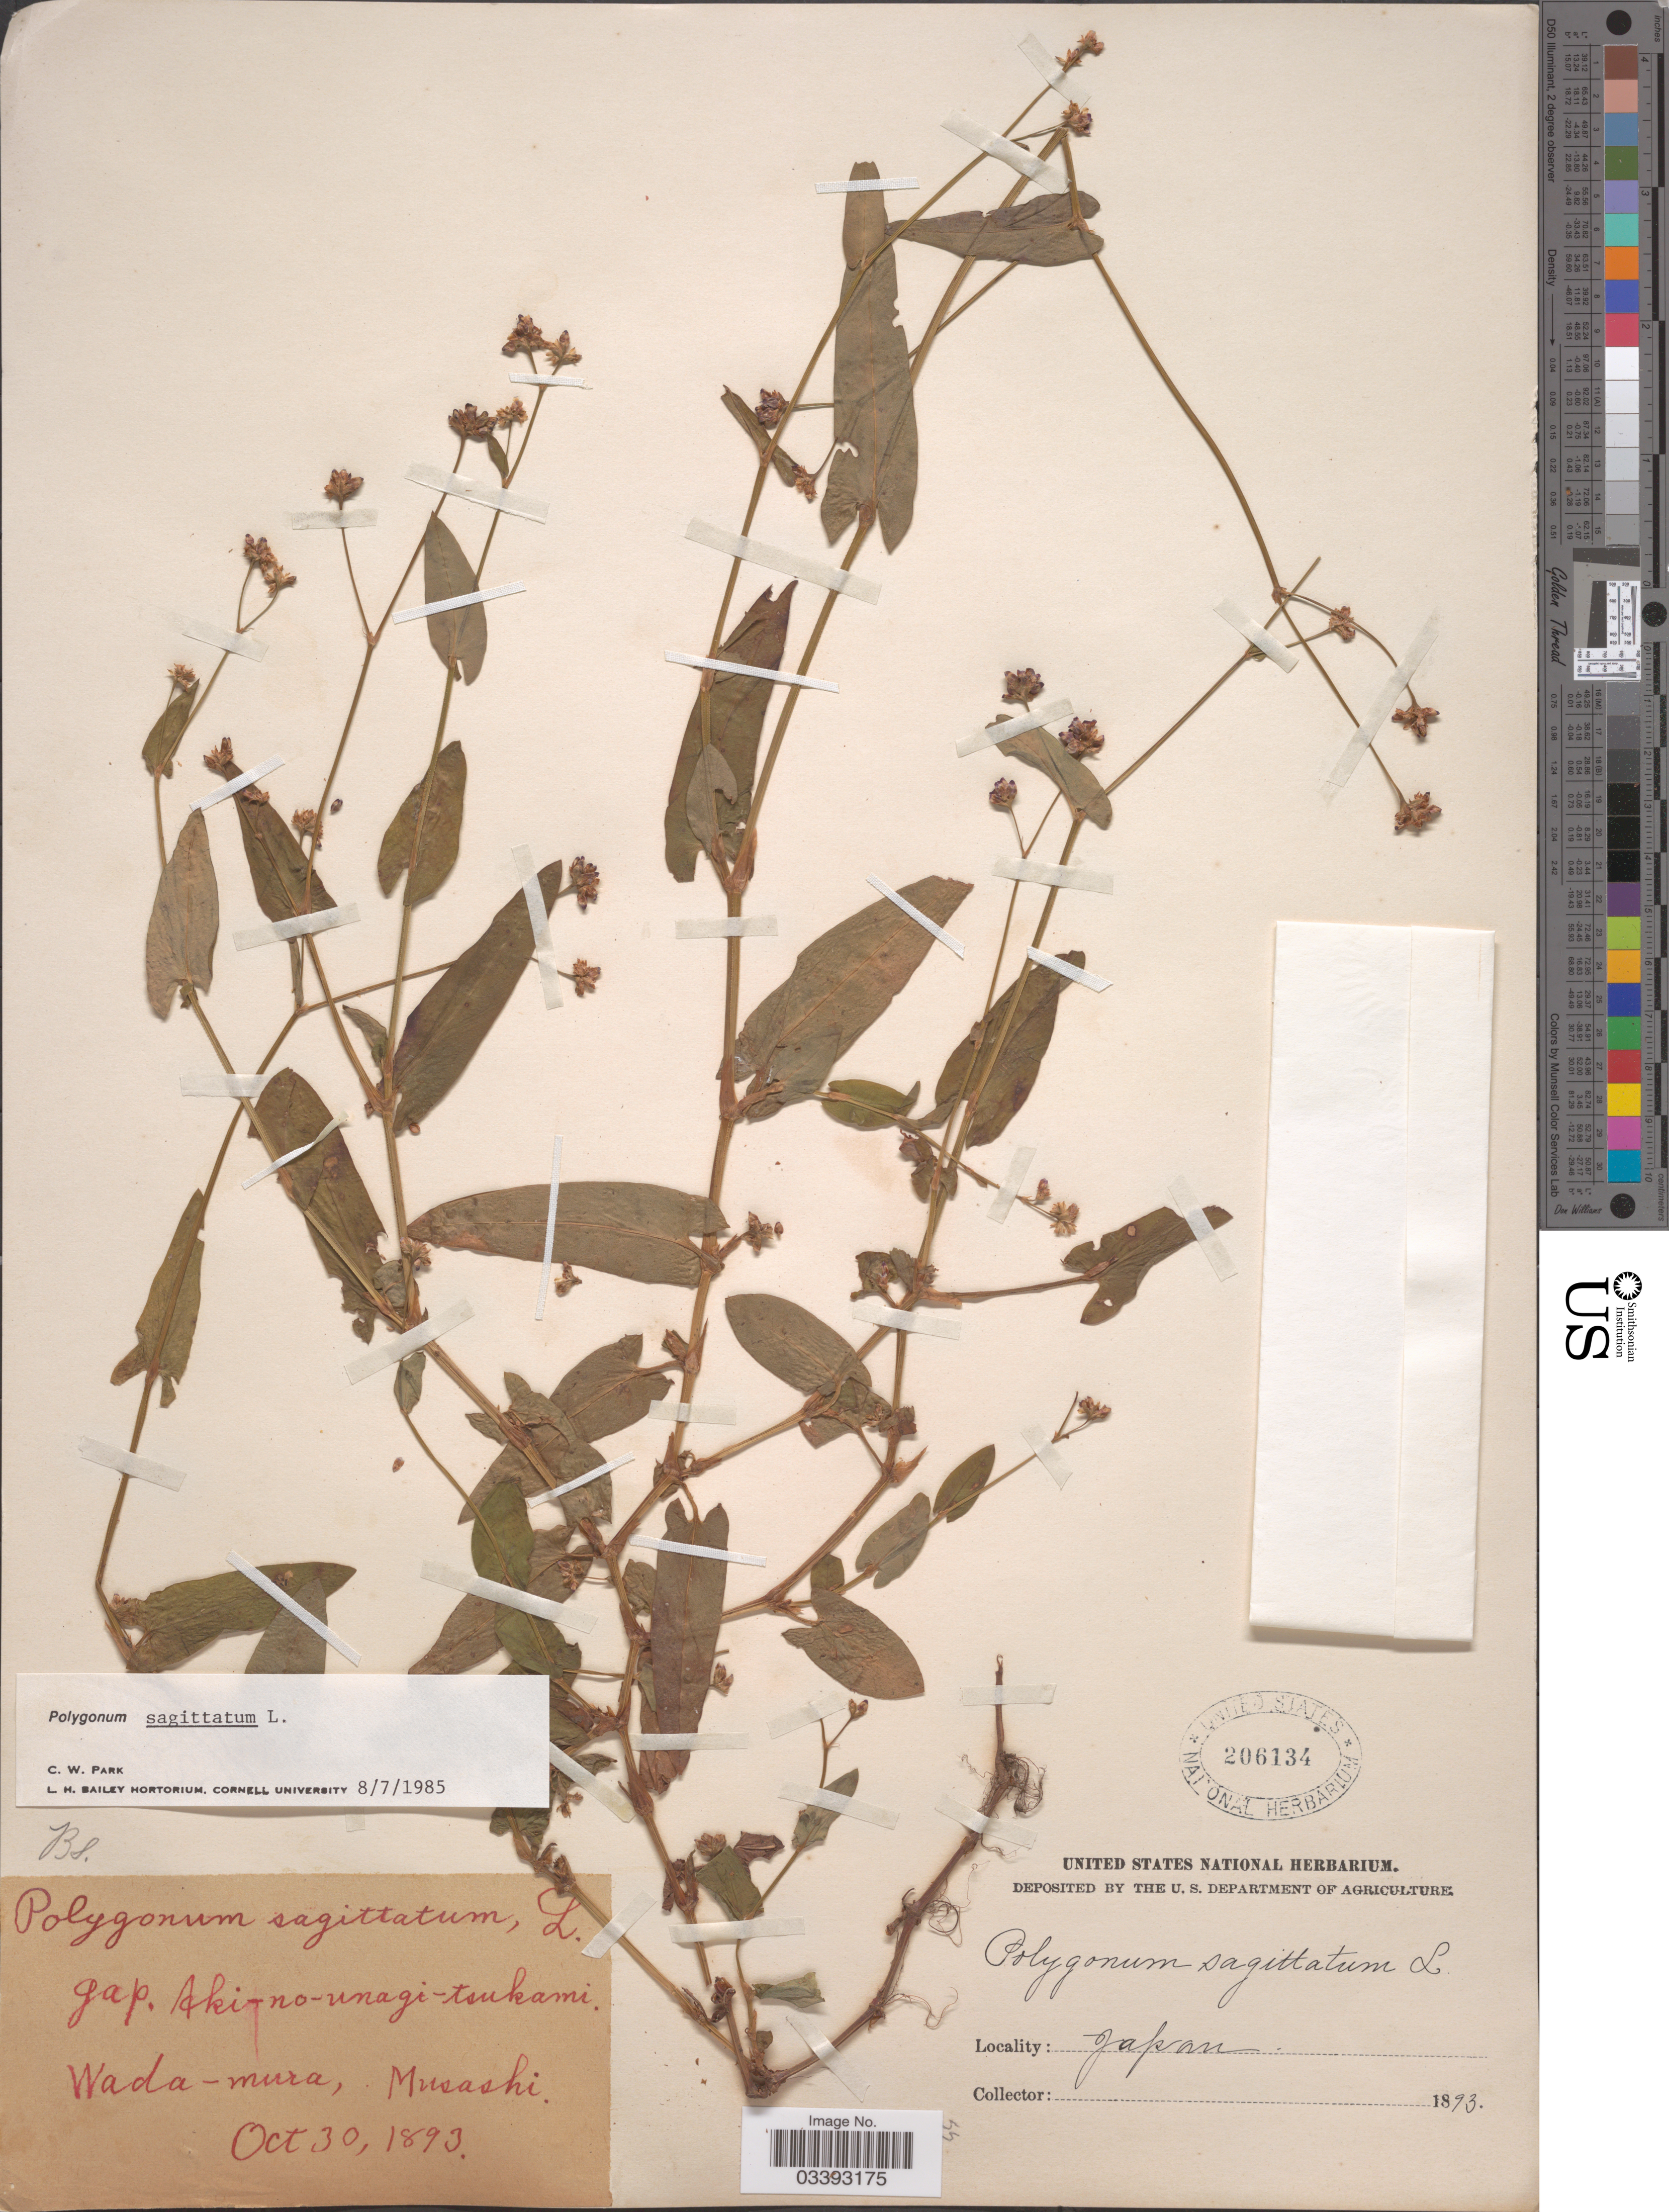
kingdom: Plantae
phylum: Tracheophyta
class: Magnoliopsida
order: Caryophyllales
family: Polygonaceae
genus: Polygonum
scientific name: Polygonum sagittatum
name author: L.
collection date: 1893-10-30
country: Japan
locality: Wada-mura, Musashi.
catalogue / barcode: US 206134